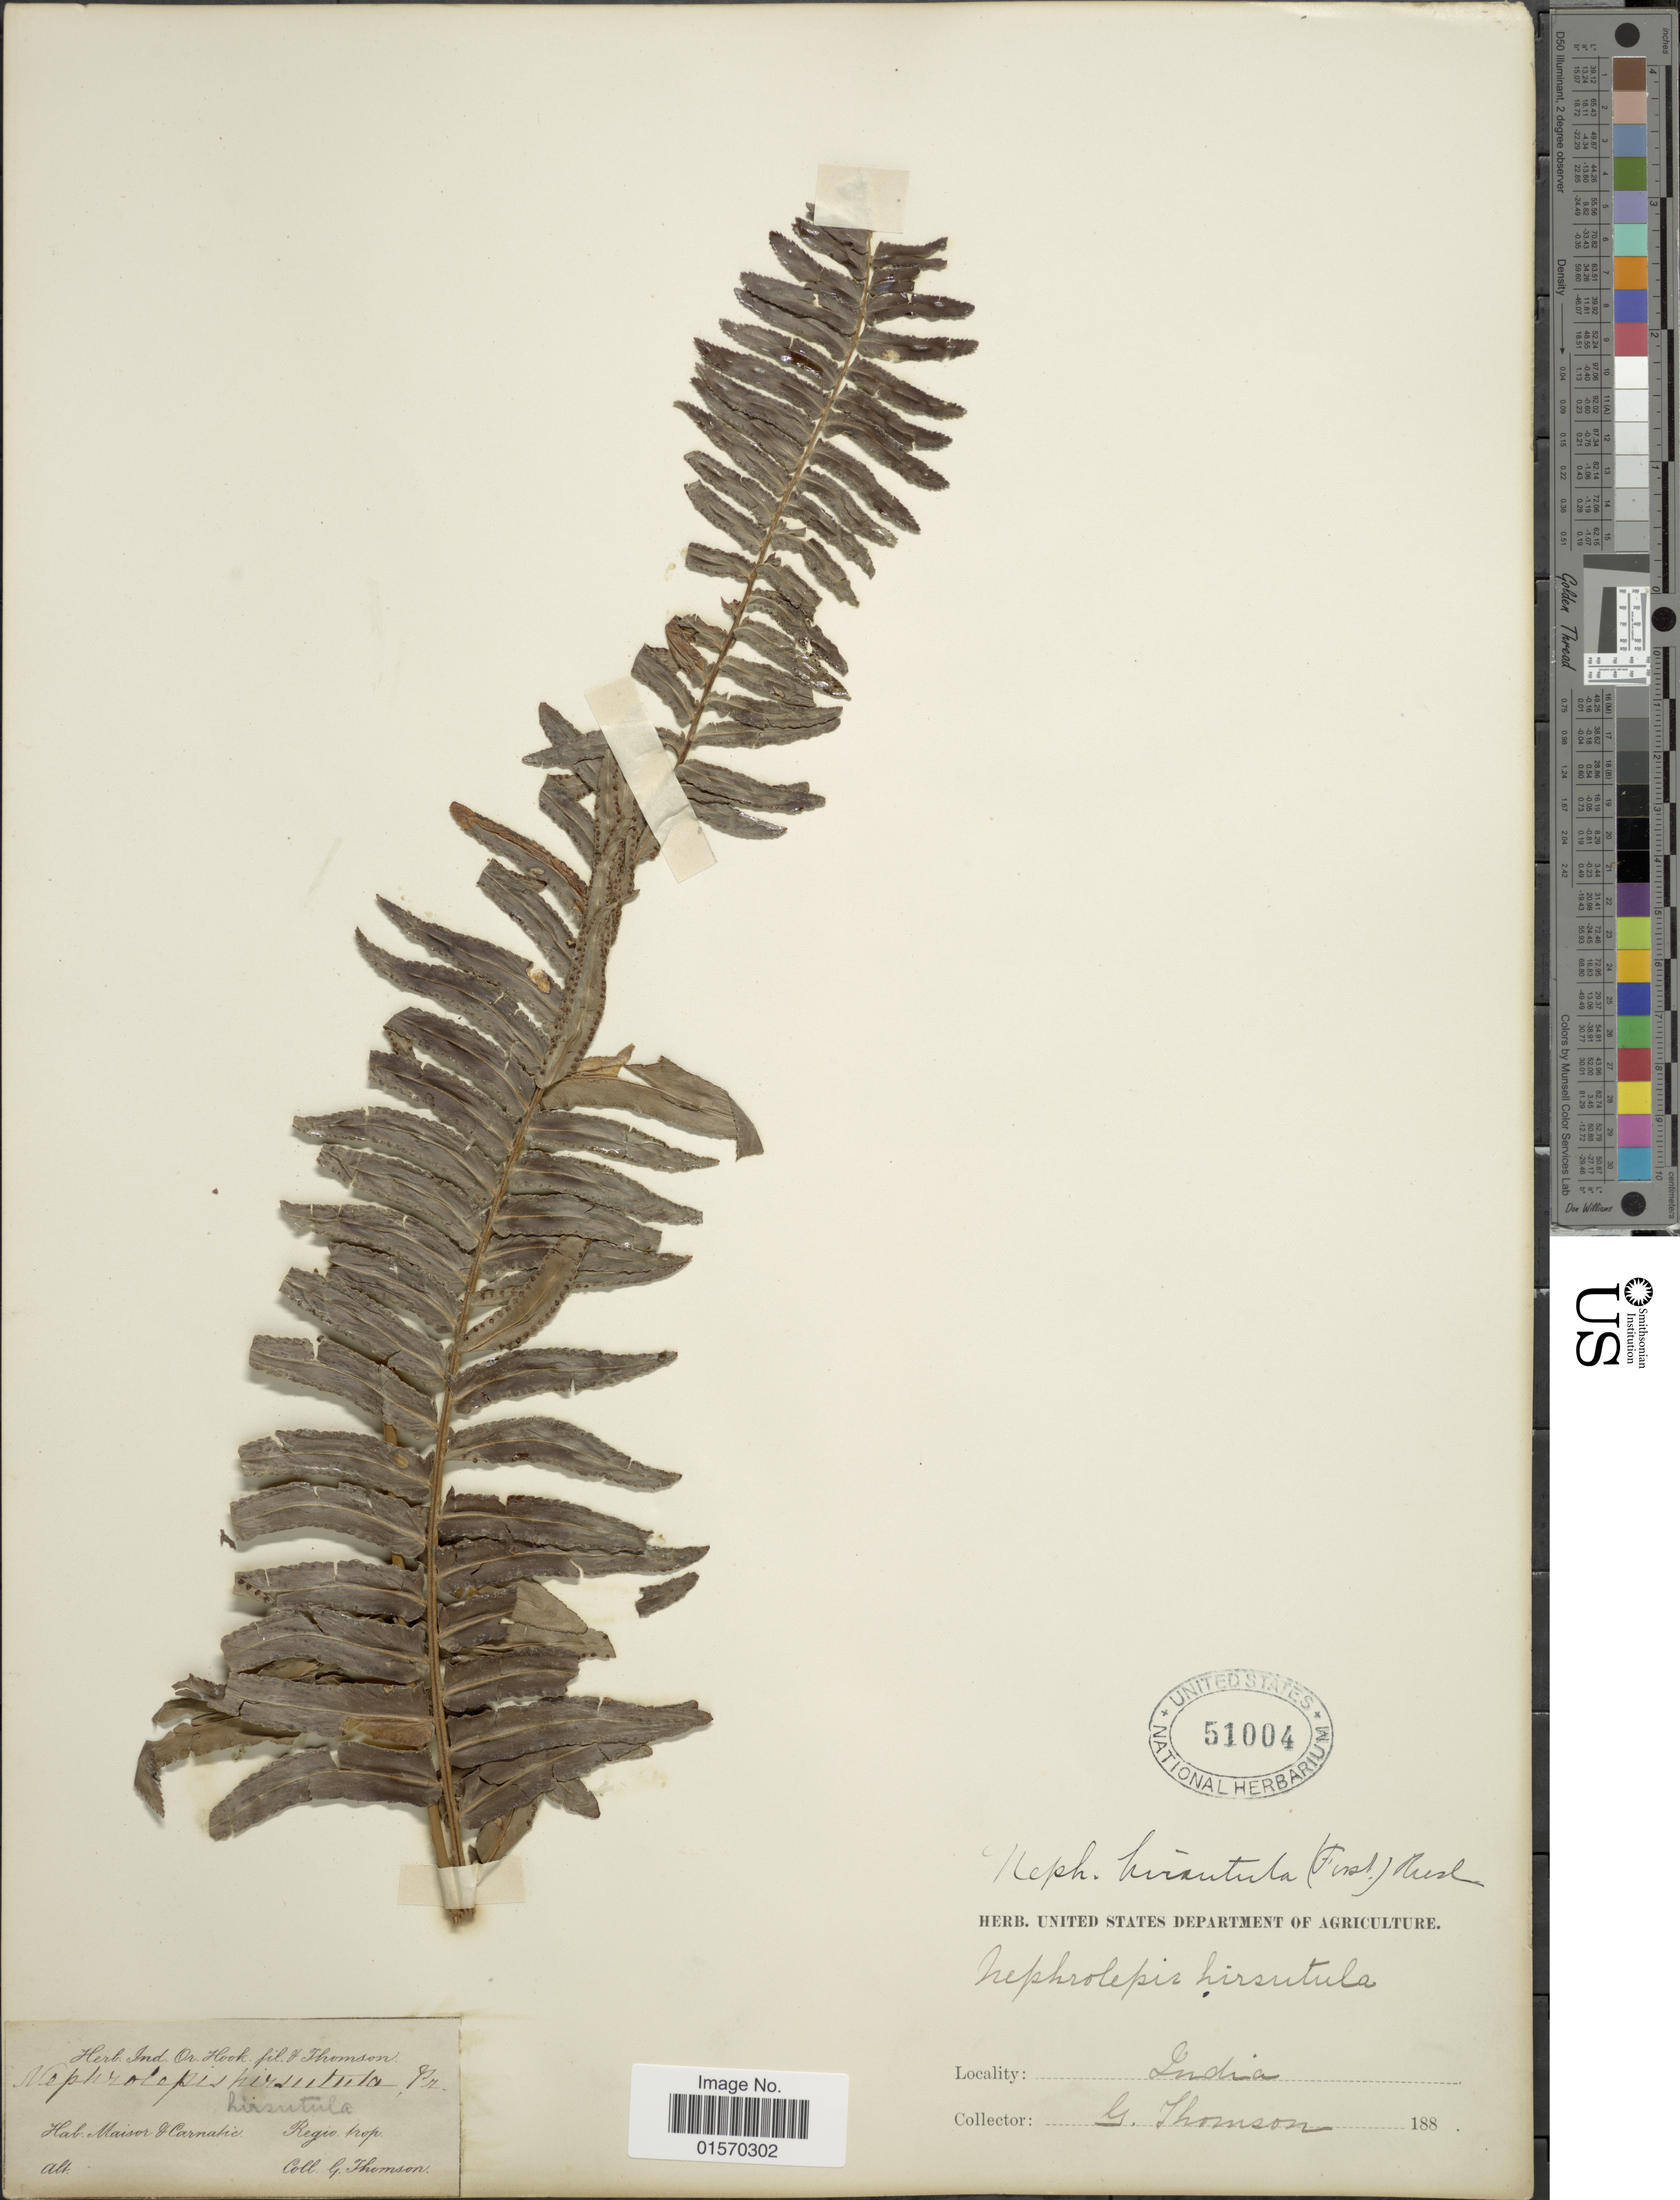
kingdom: Plantae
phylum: Tracheophyta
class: Polypodiopsida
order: Polypodiales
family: Nephrolepidaceae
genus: Nephrolepis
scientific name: Nephrolepis multiflora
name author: (Roxb.) F.M. Jarrett ex C.V. Morton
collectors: G. Thomson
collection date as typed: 188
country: India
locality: Maisor & Carnatic. Regio. trop.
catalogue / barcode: US 51004